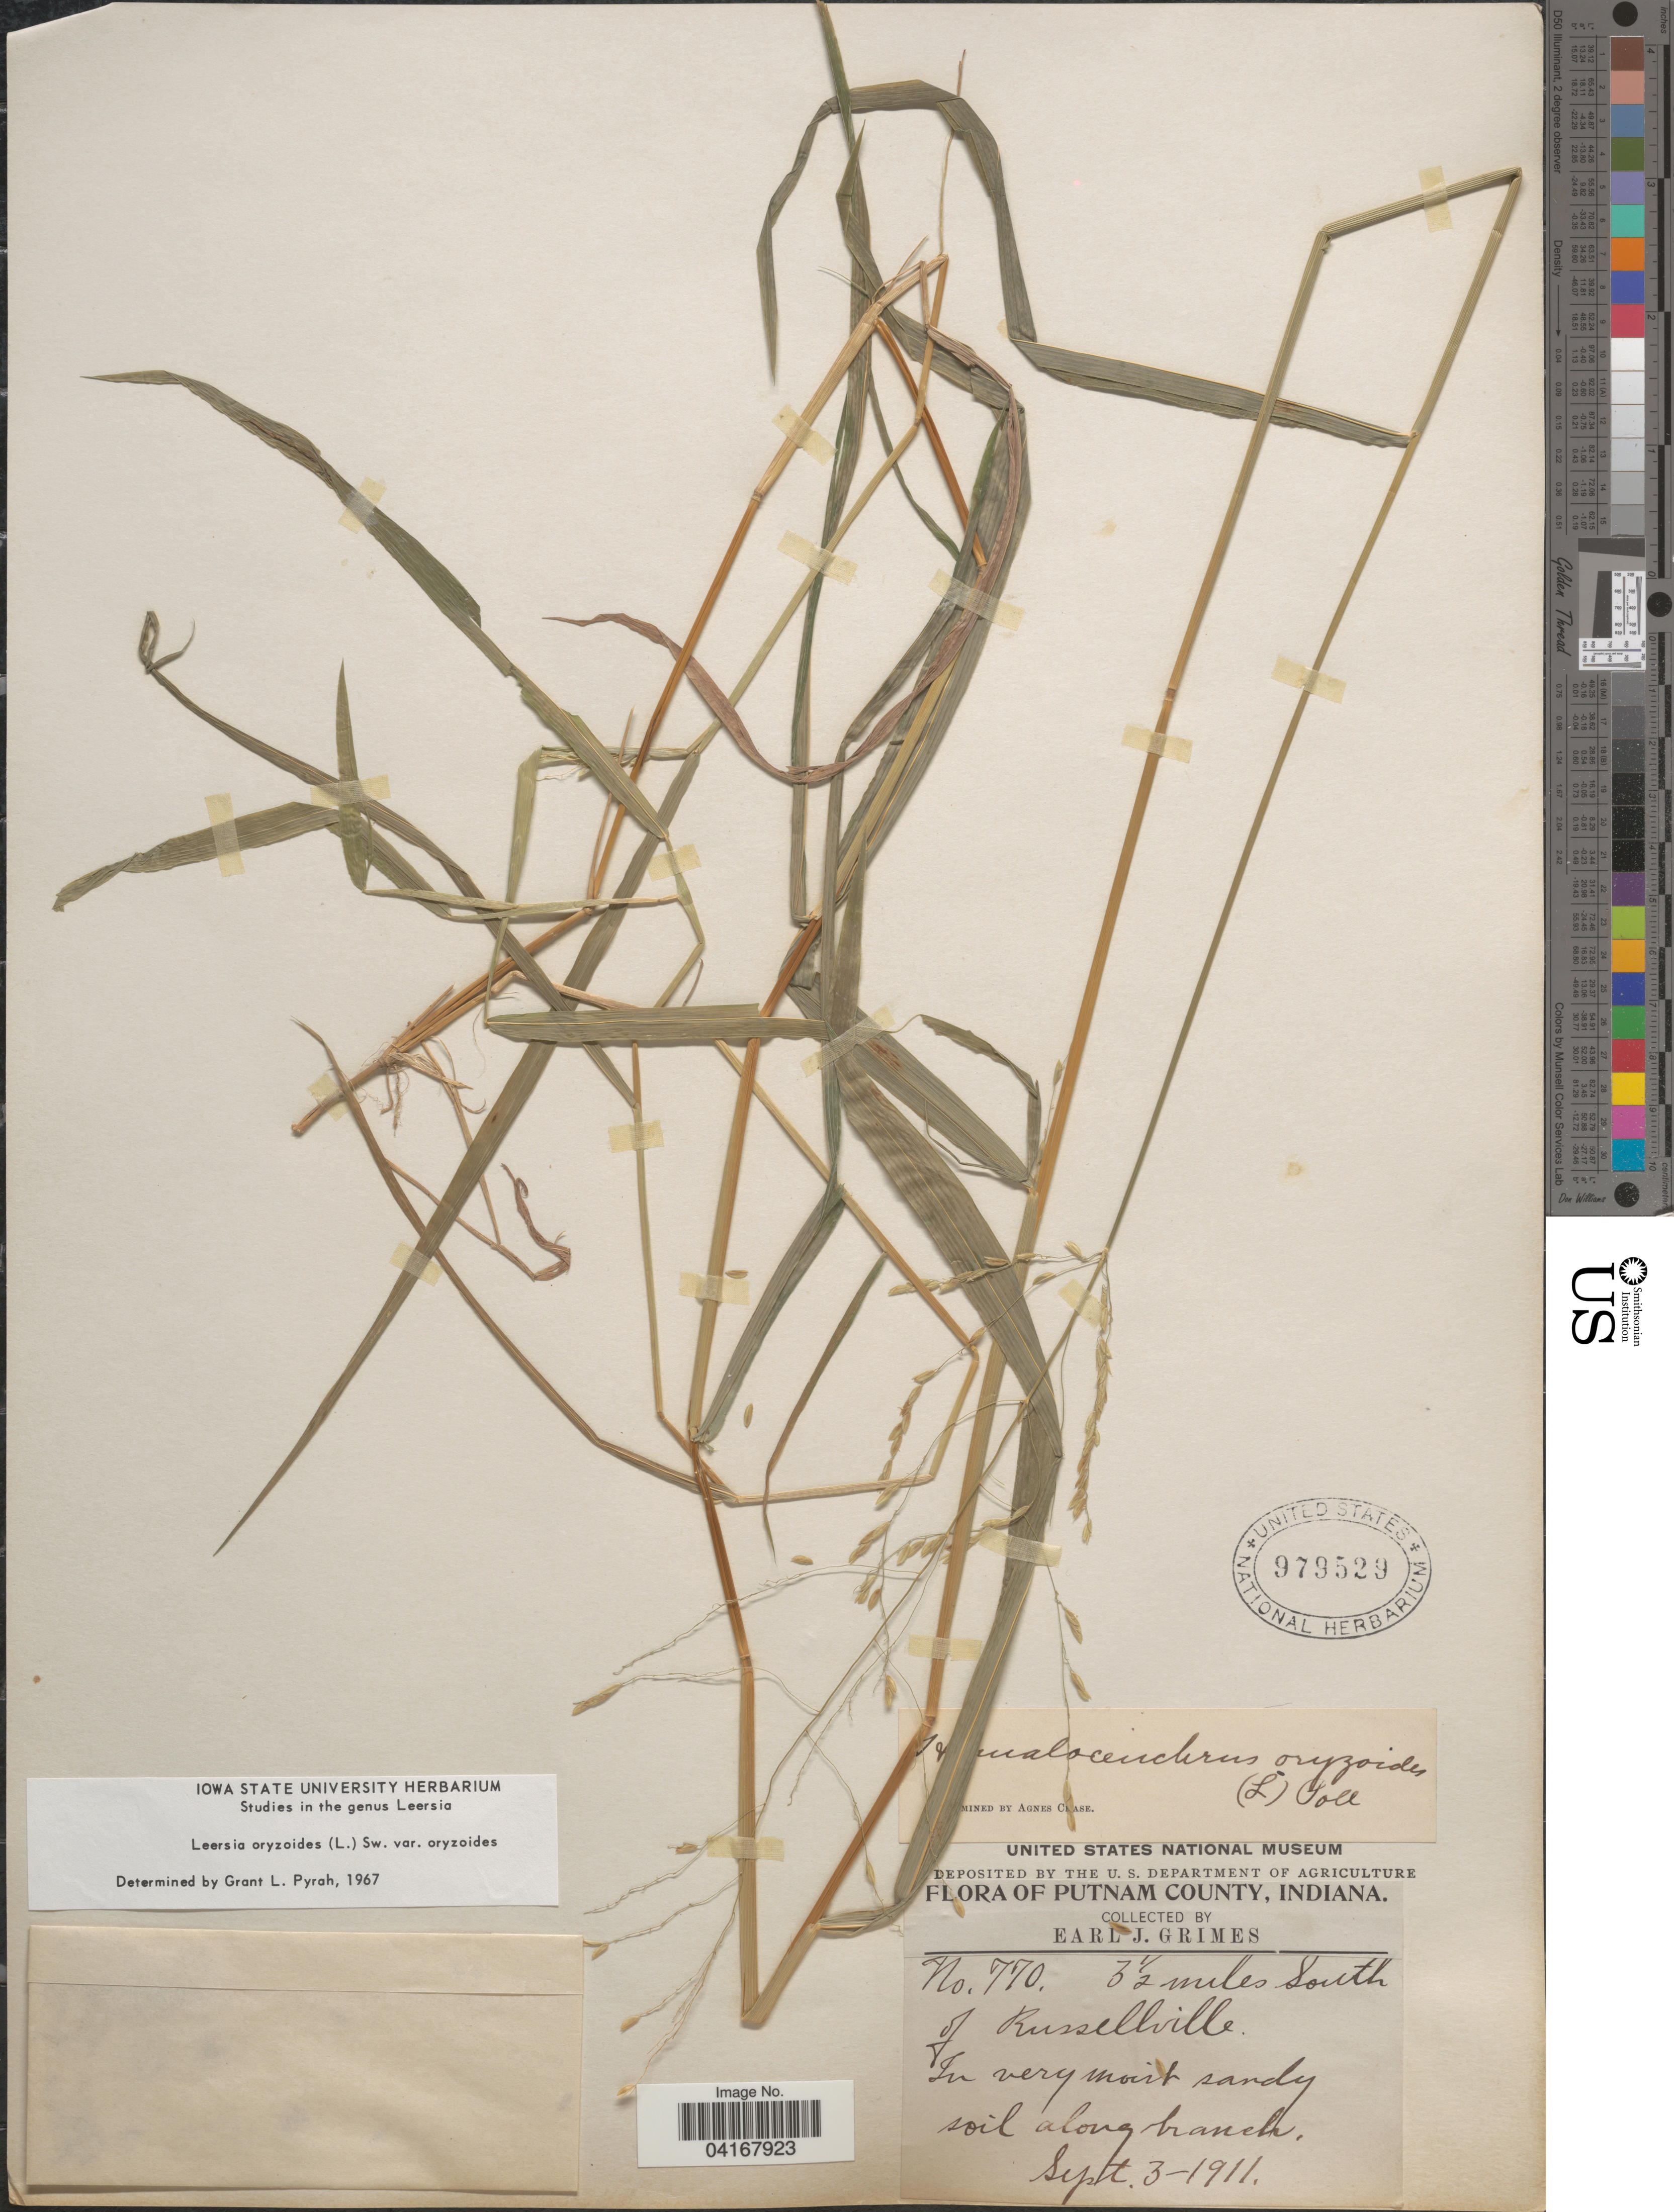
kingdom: Plantae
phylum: Tracheophyta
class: Liliopsida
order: Poales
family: Poaceae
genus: Leersia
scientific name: Leersia oryzoides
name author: (L.) Sw.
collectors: E. J. Grimes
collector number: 770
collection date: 1911-09-03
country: United States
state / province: Indiana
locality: Putnam County. 3½ miles South of Russellville.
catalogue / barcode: US 979529